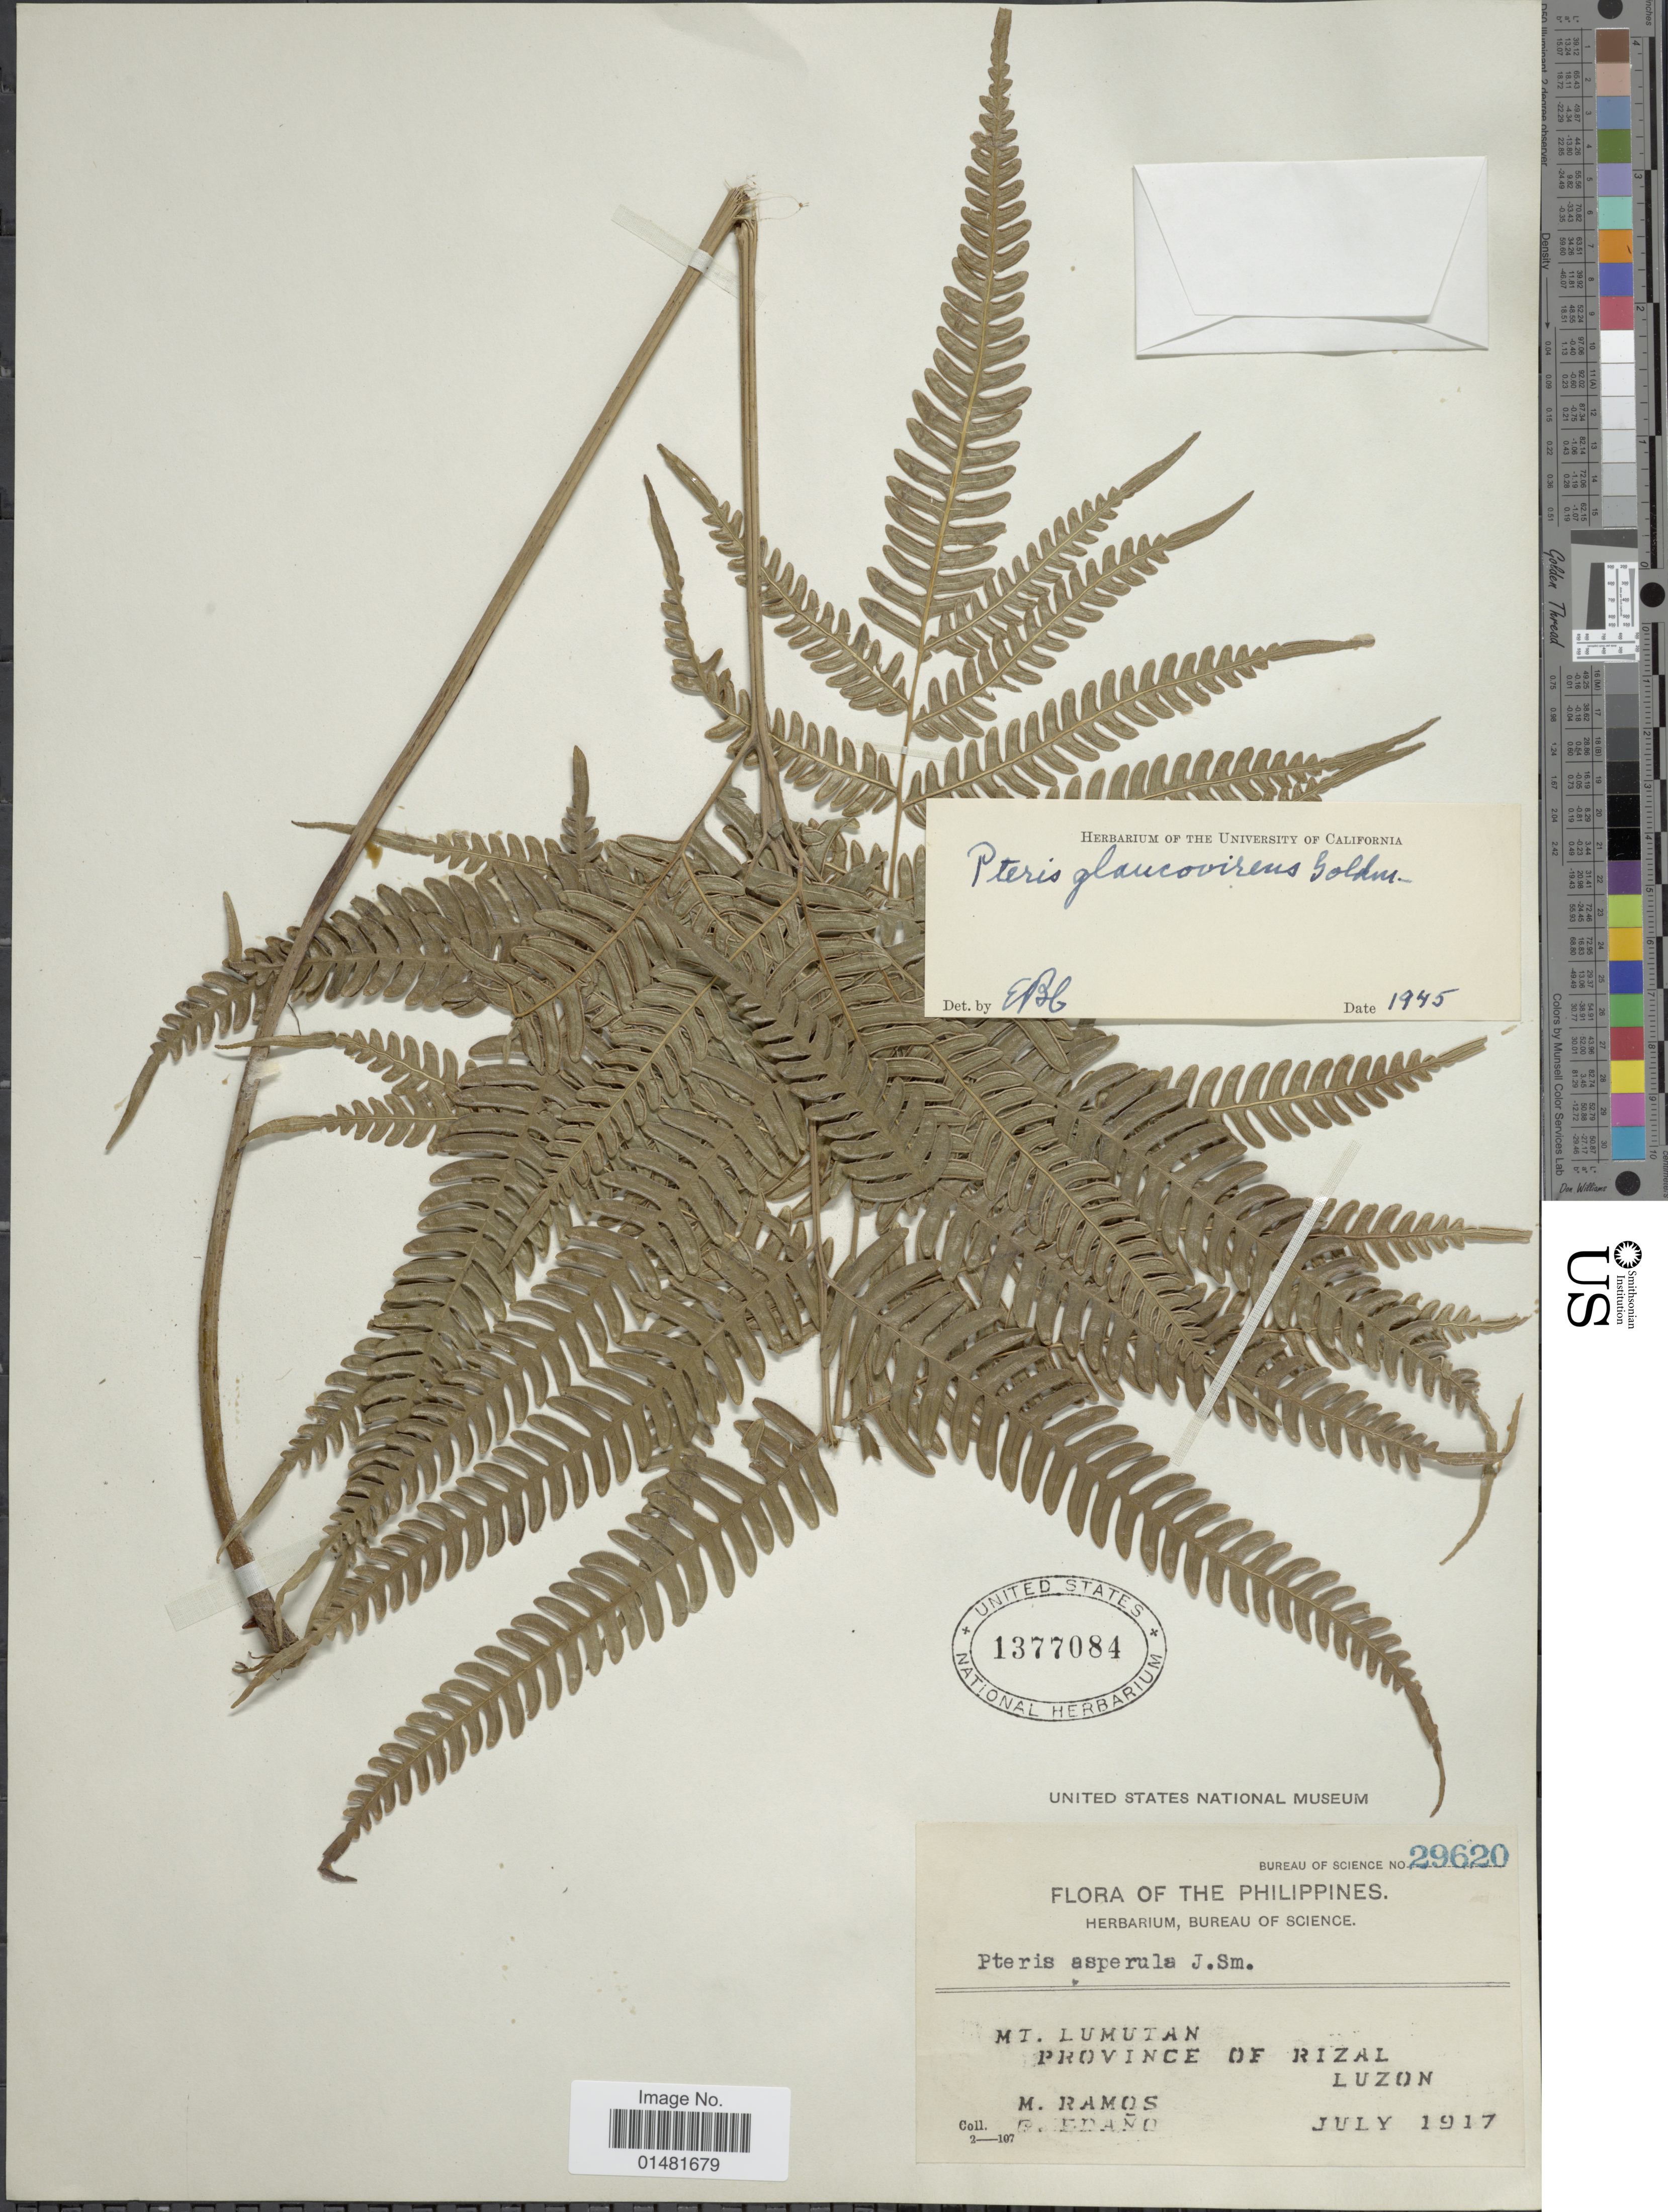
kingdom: Plantae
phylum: Tracheophyta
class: Polypodiopsida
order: Polypodiales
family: Pteridaceae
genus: Pteris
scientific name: Pteris glaucovirens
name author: Goldm.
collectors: M. Ramos & G. Edaño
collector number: Bureau of Science 29620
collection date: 1917-07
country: Philippines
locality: Mt. Lumutan, Province of Rizal, Luzon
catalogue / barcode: US 1377084